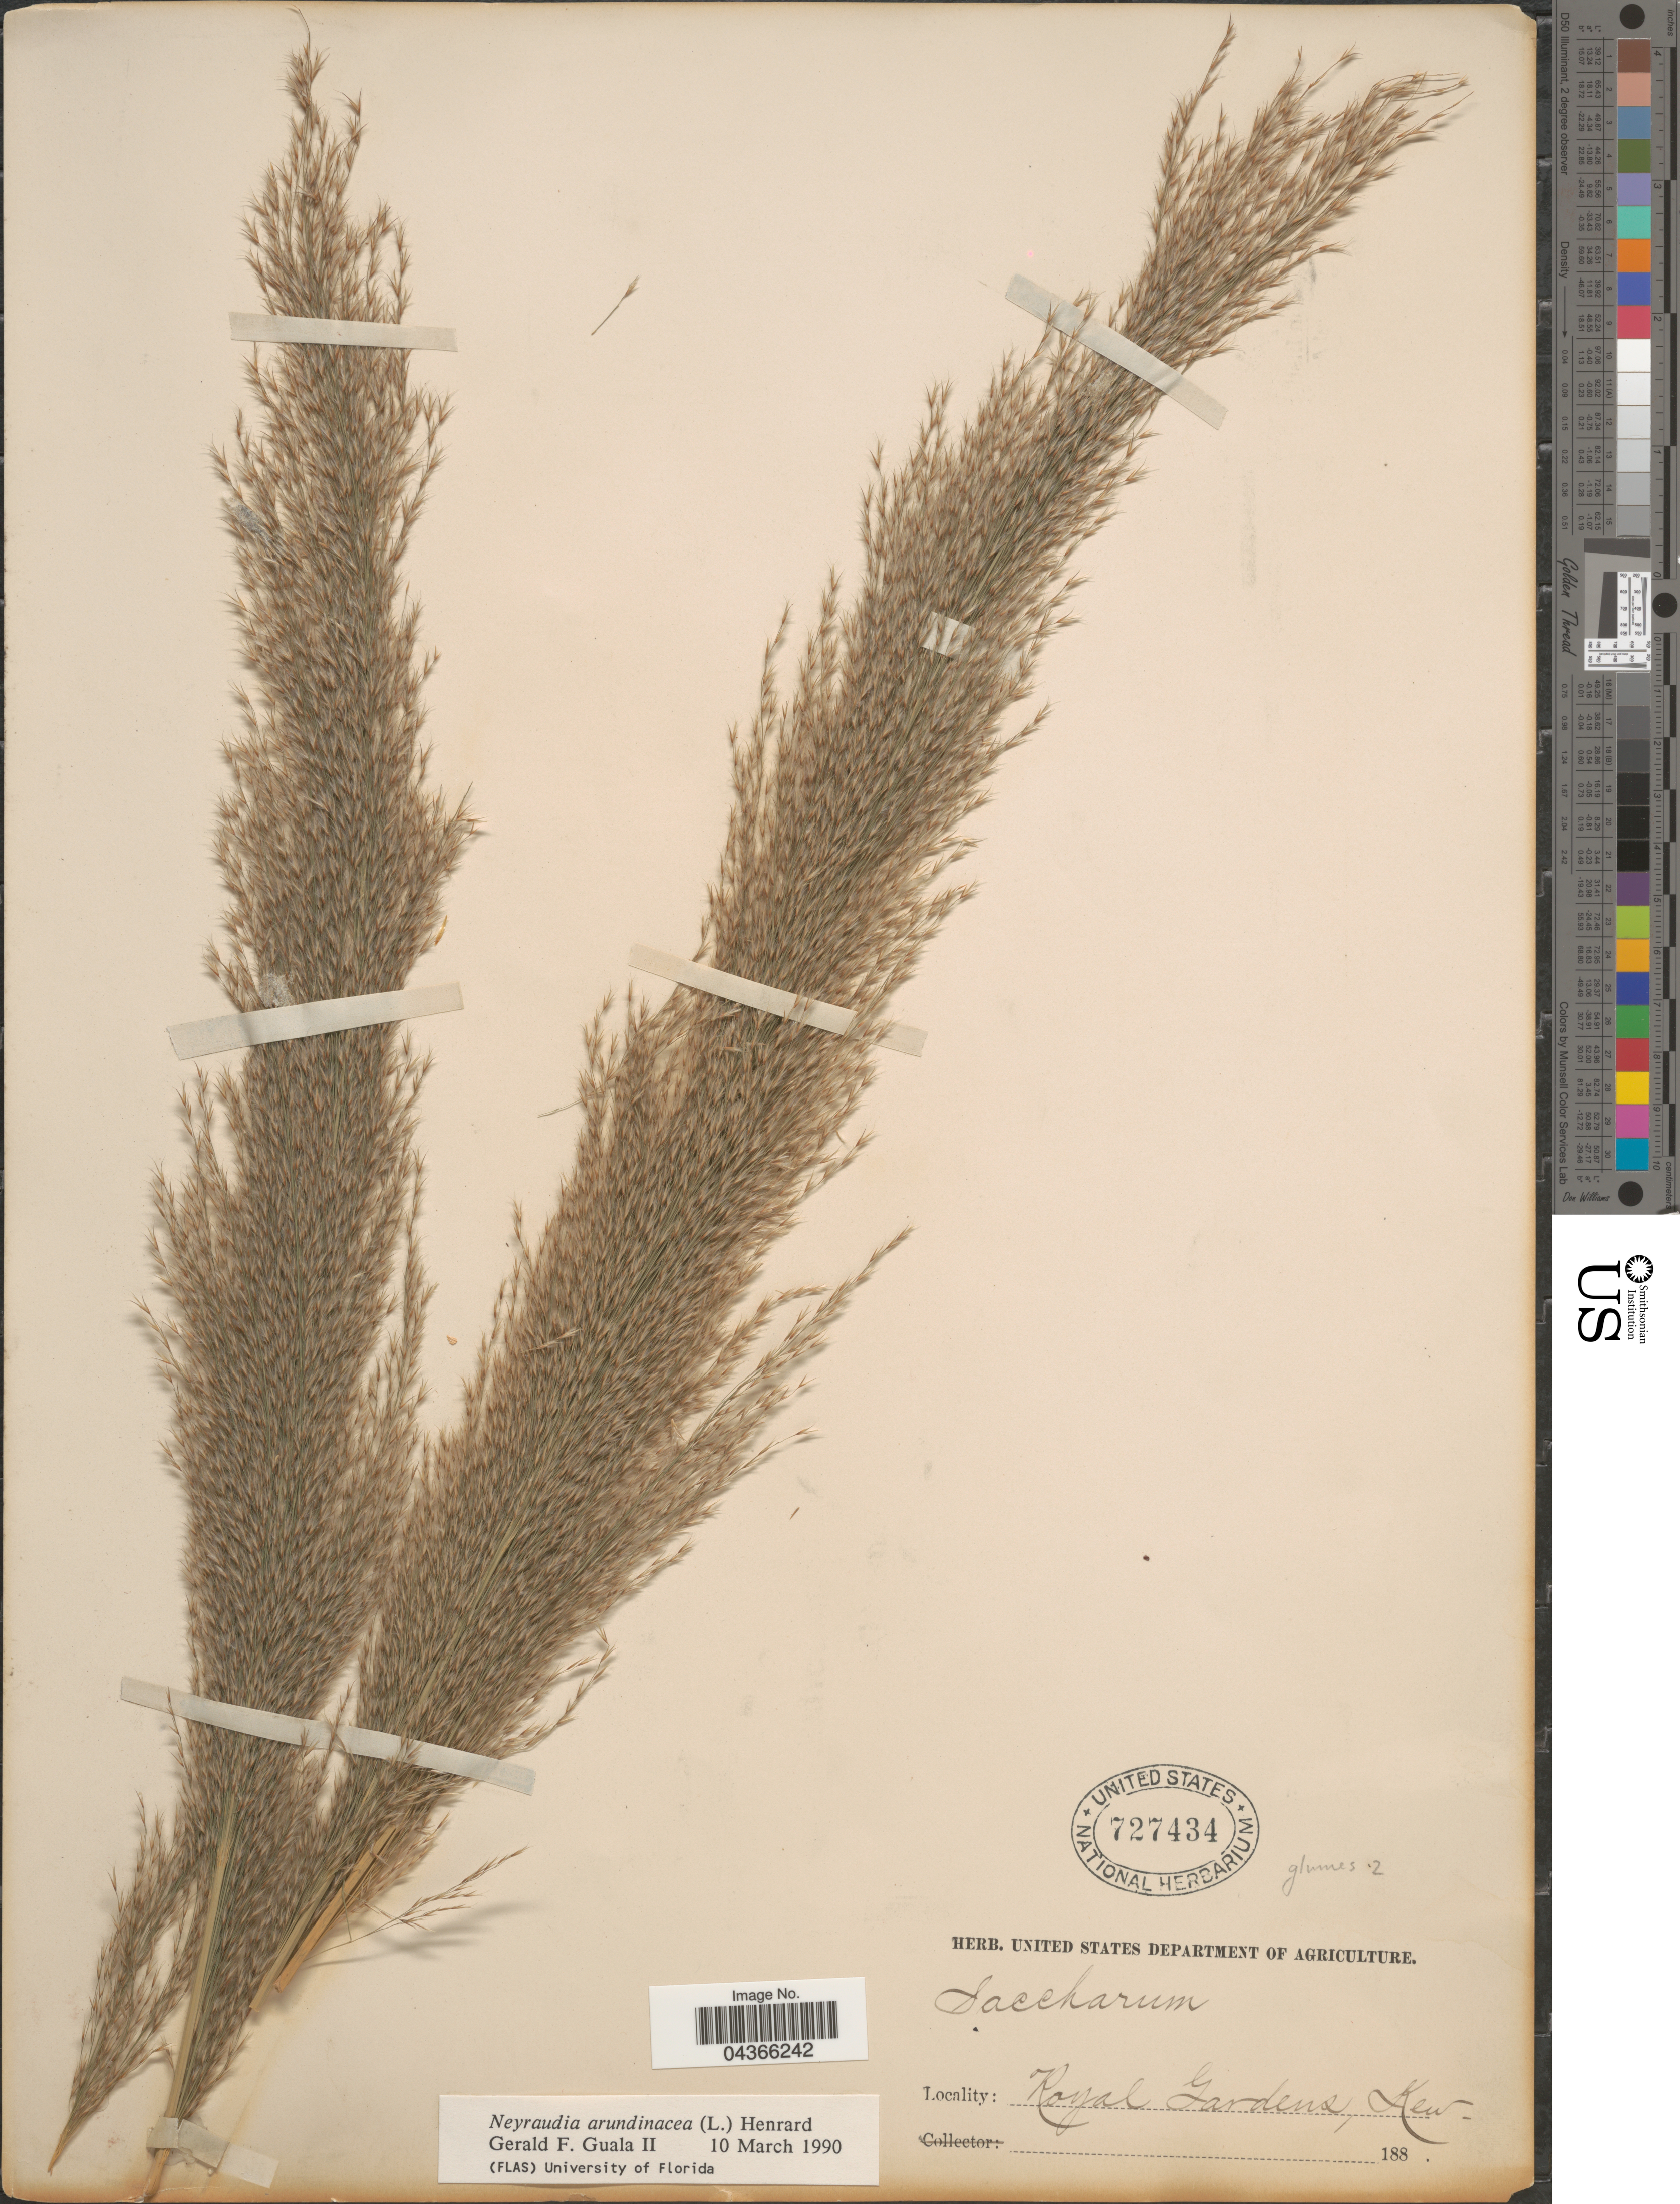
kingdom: Plantae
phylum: Tracheophyta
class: Liliopsida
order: Poales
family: Poaceae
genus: Neyraudia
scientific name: Neyraudia arundinacea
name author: (L.) Henr.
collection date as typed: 188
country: United Kingdom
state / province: England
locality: Royal Gardens, Kew.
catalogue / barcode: US 727434